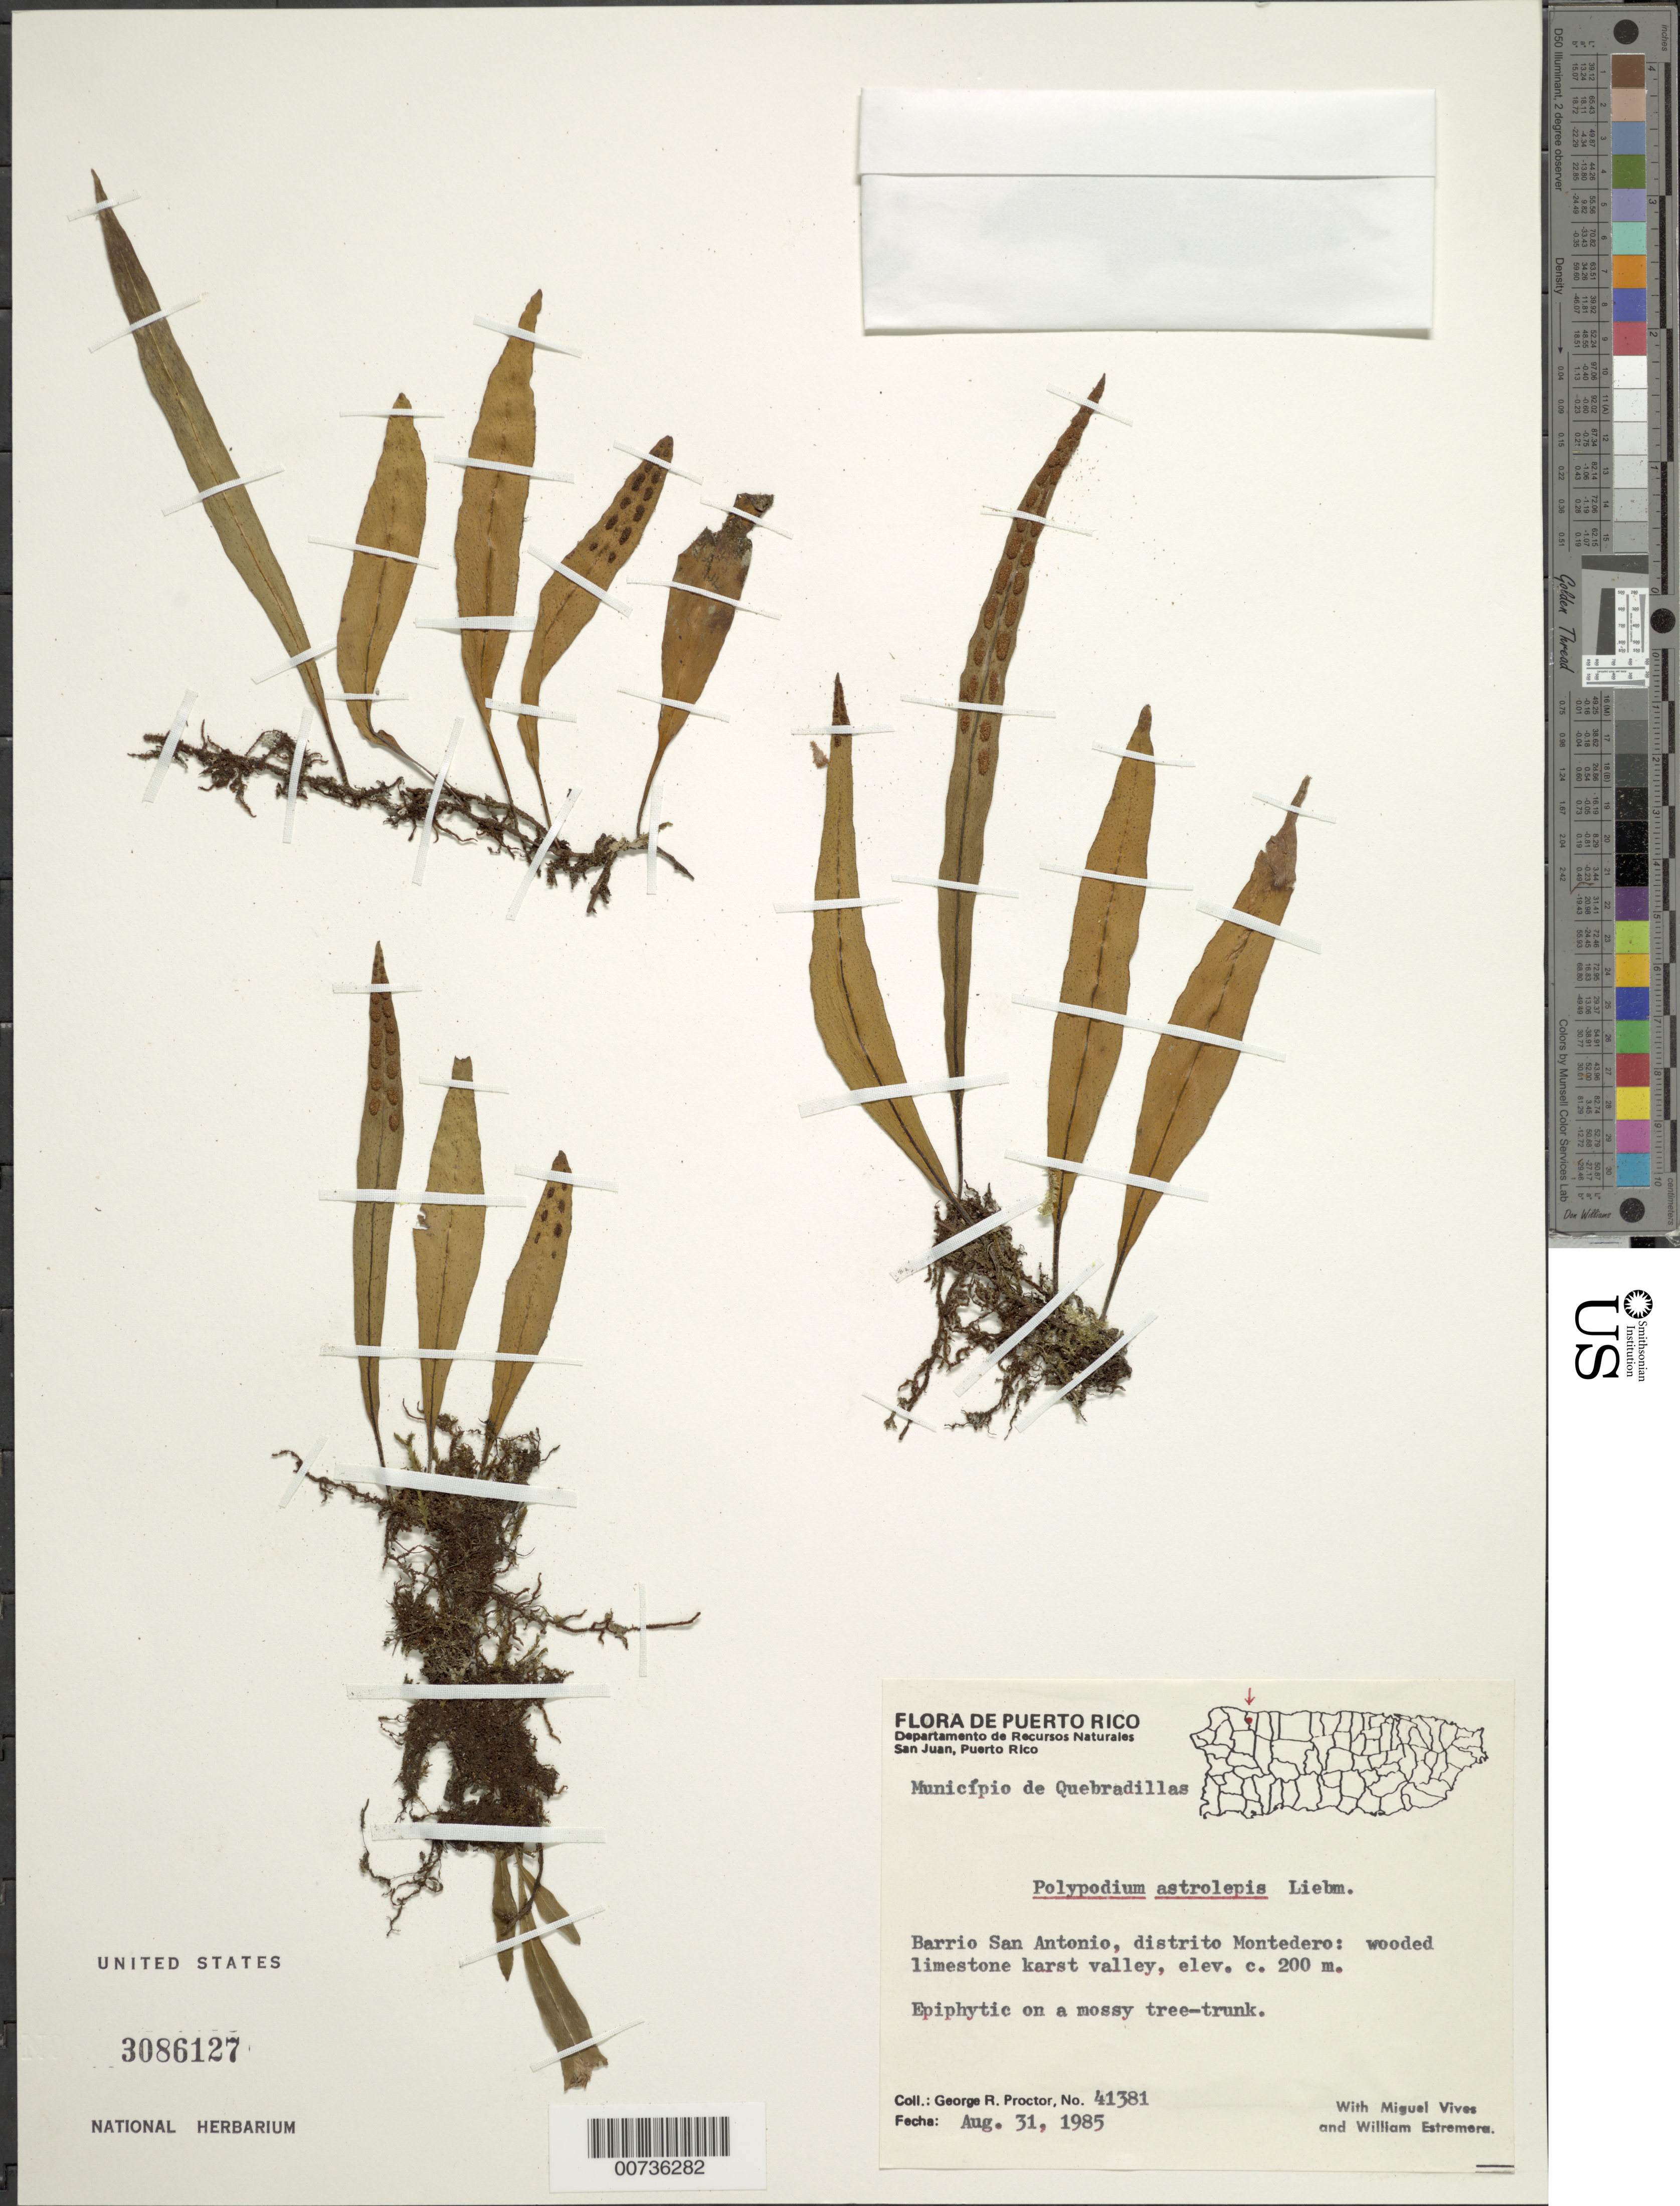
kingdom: Plantae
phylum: Tracheophyta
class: Polypodiopsida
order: Polypodiales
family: Polypodiaceae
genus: Pleopeltis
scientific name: Pleopeltis astrolepis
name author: (Liebm.) E. Fourn.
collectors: G. R. Proctor, M. Vives & W. Estremera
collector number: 41381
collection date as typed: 31 Aug 1985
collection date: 1985-08-31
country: Puerto Rico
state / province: Quebradillas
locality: Barrio San Antonio, distrito Montedero: wooded limestone karst valley, Municipio de Quebradillas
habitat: Epiphytic on a mossy tree-trunk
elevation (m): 200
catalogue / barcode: US 3086127